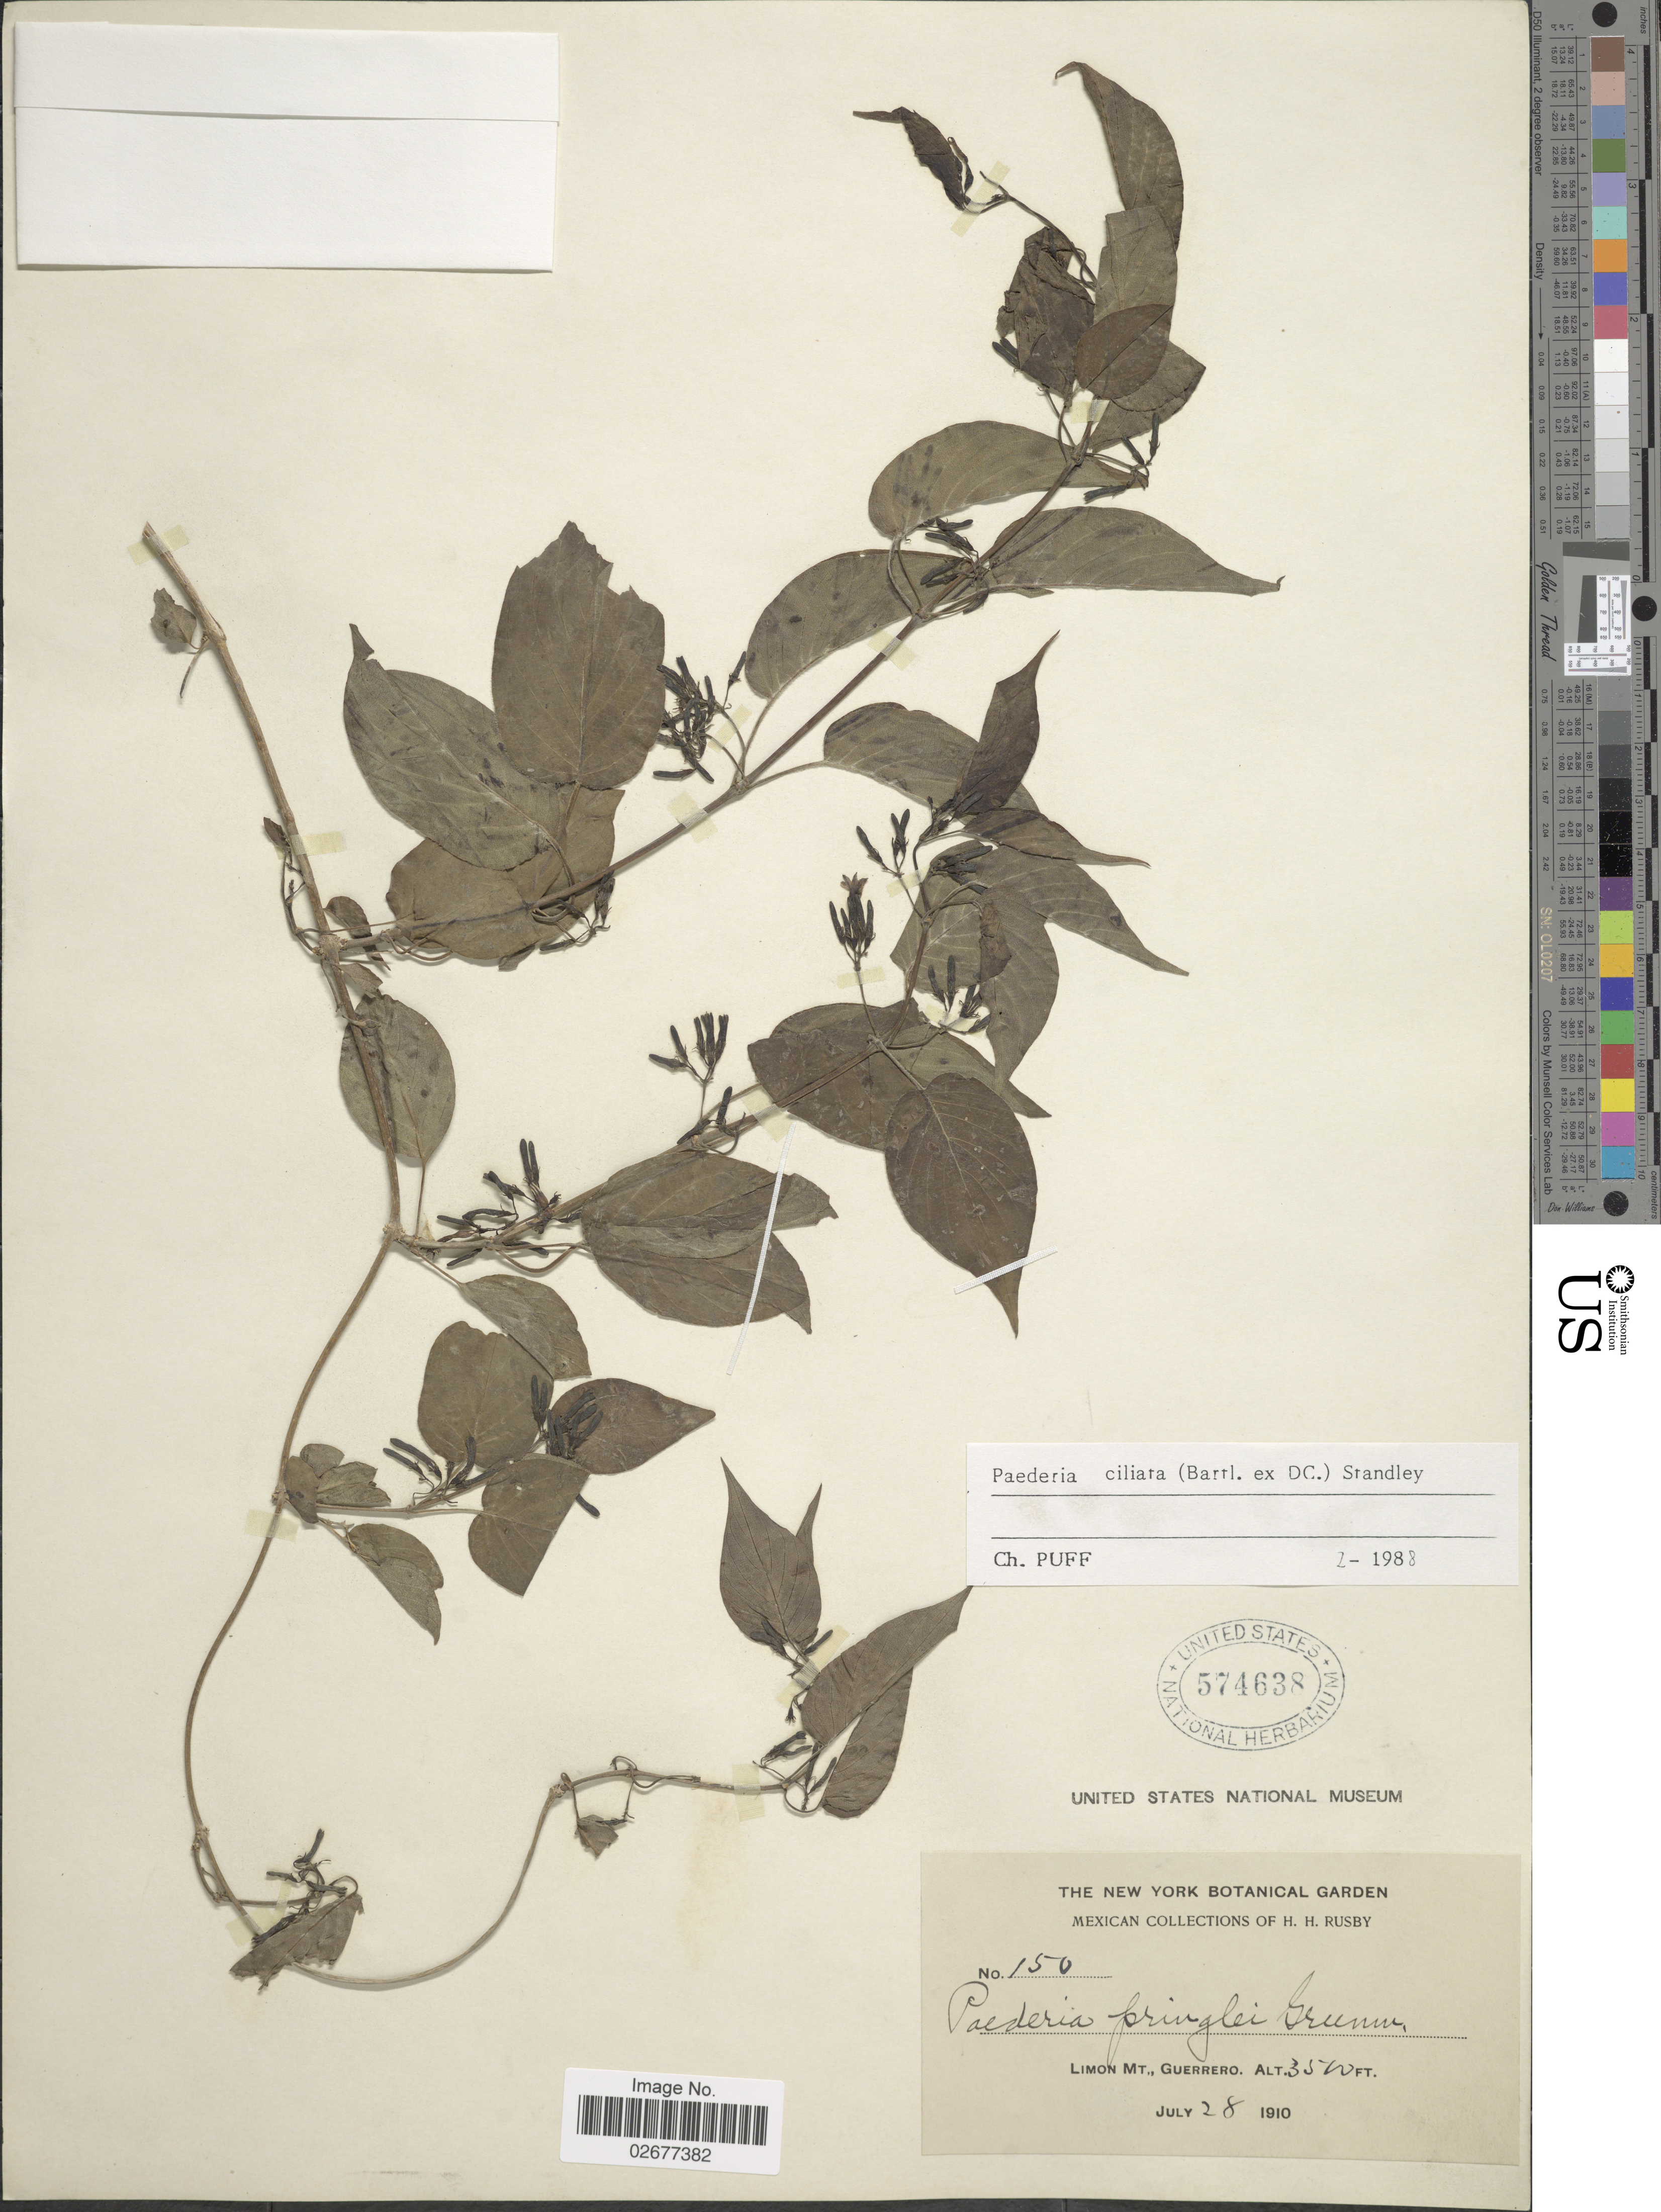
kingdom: Plantae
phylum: Tracheophyta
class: Magnoliopsida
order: Gentianales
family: Rubiaceae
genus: Paederia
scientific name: Paederia ciliata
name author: (Bartl. ex DC.) Standl.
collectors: H. H. Rusby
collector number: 150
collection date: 1910-07-28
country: Mexico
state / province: Guerrero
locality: Limon Mt., Guerrero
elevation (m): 1067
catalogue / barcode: US 574638